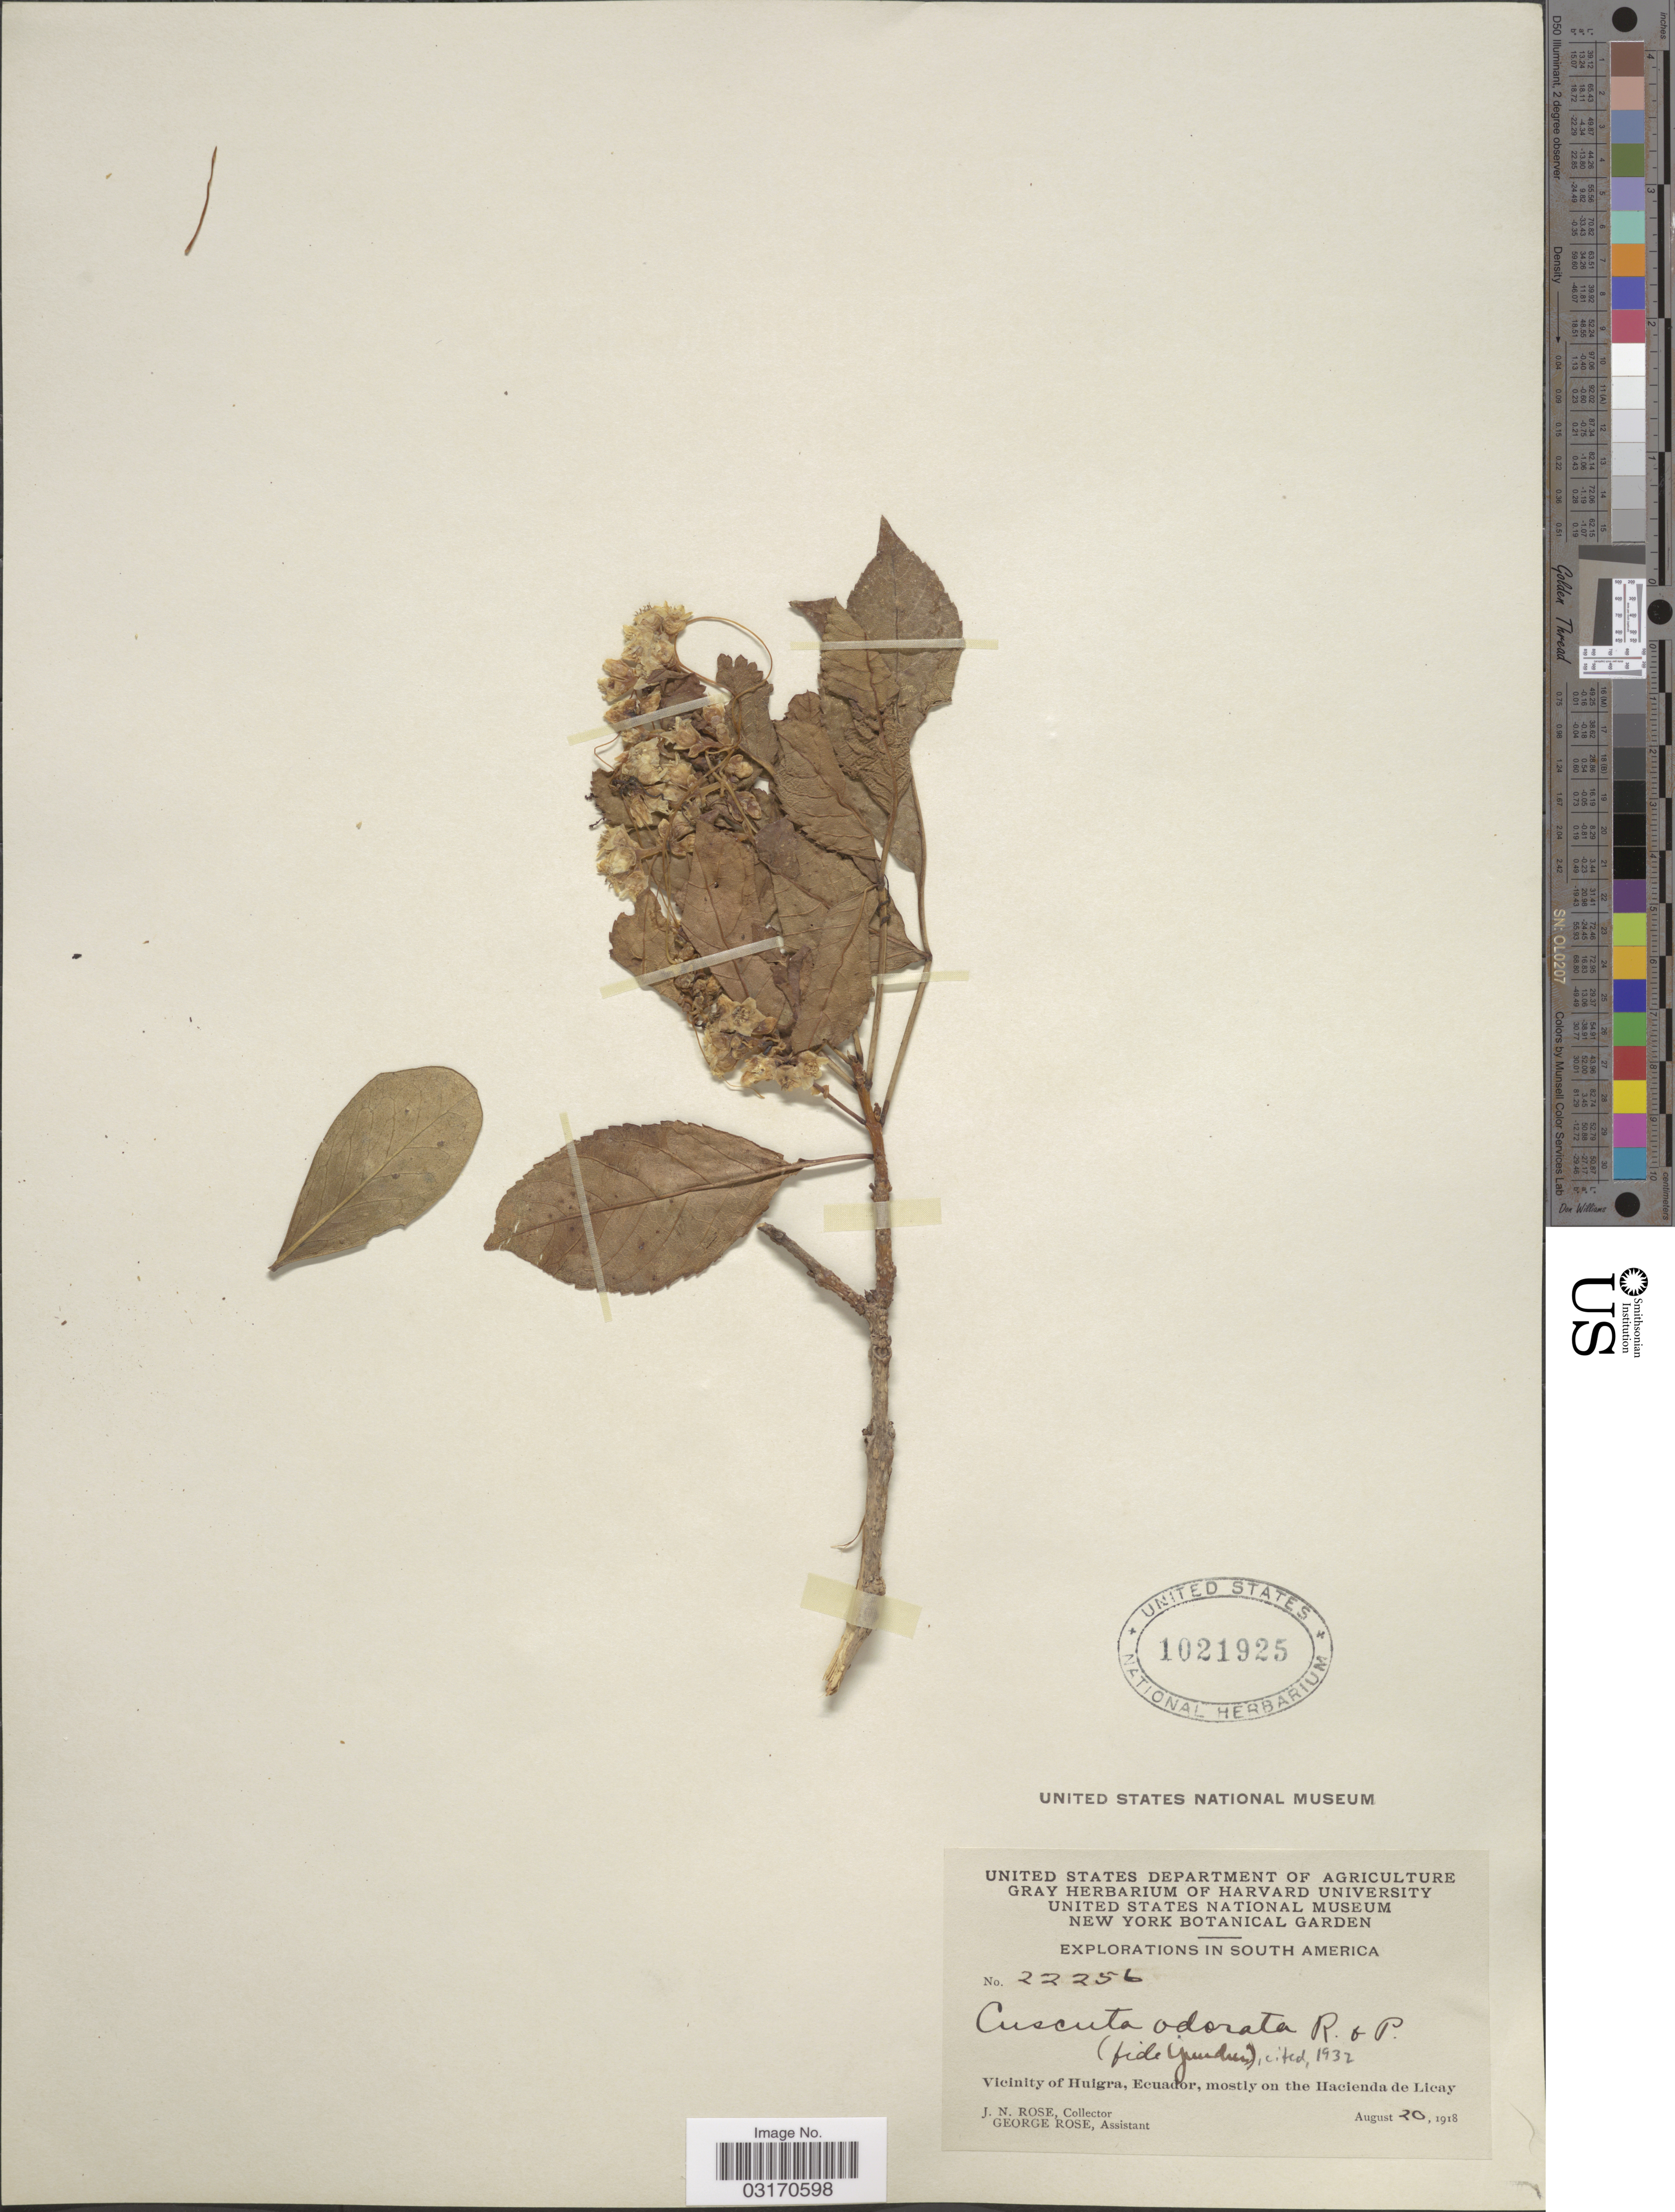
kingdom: Plantae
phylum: Tracheophyta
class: Magnoliopsida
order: Solanales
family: Convolvulaceae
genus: Cuscuta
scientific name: Cuscuta odorata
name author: Ruiz & Pav.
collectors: J. N. Rose & G. Rose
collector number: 22256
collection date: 1918-08-20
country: Ecuador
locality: Vicinity of Huigra, mostly on the Hacienda de Licay.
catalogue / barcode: US 1021925